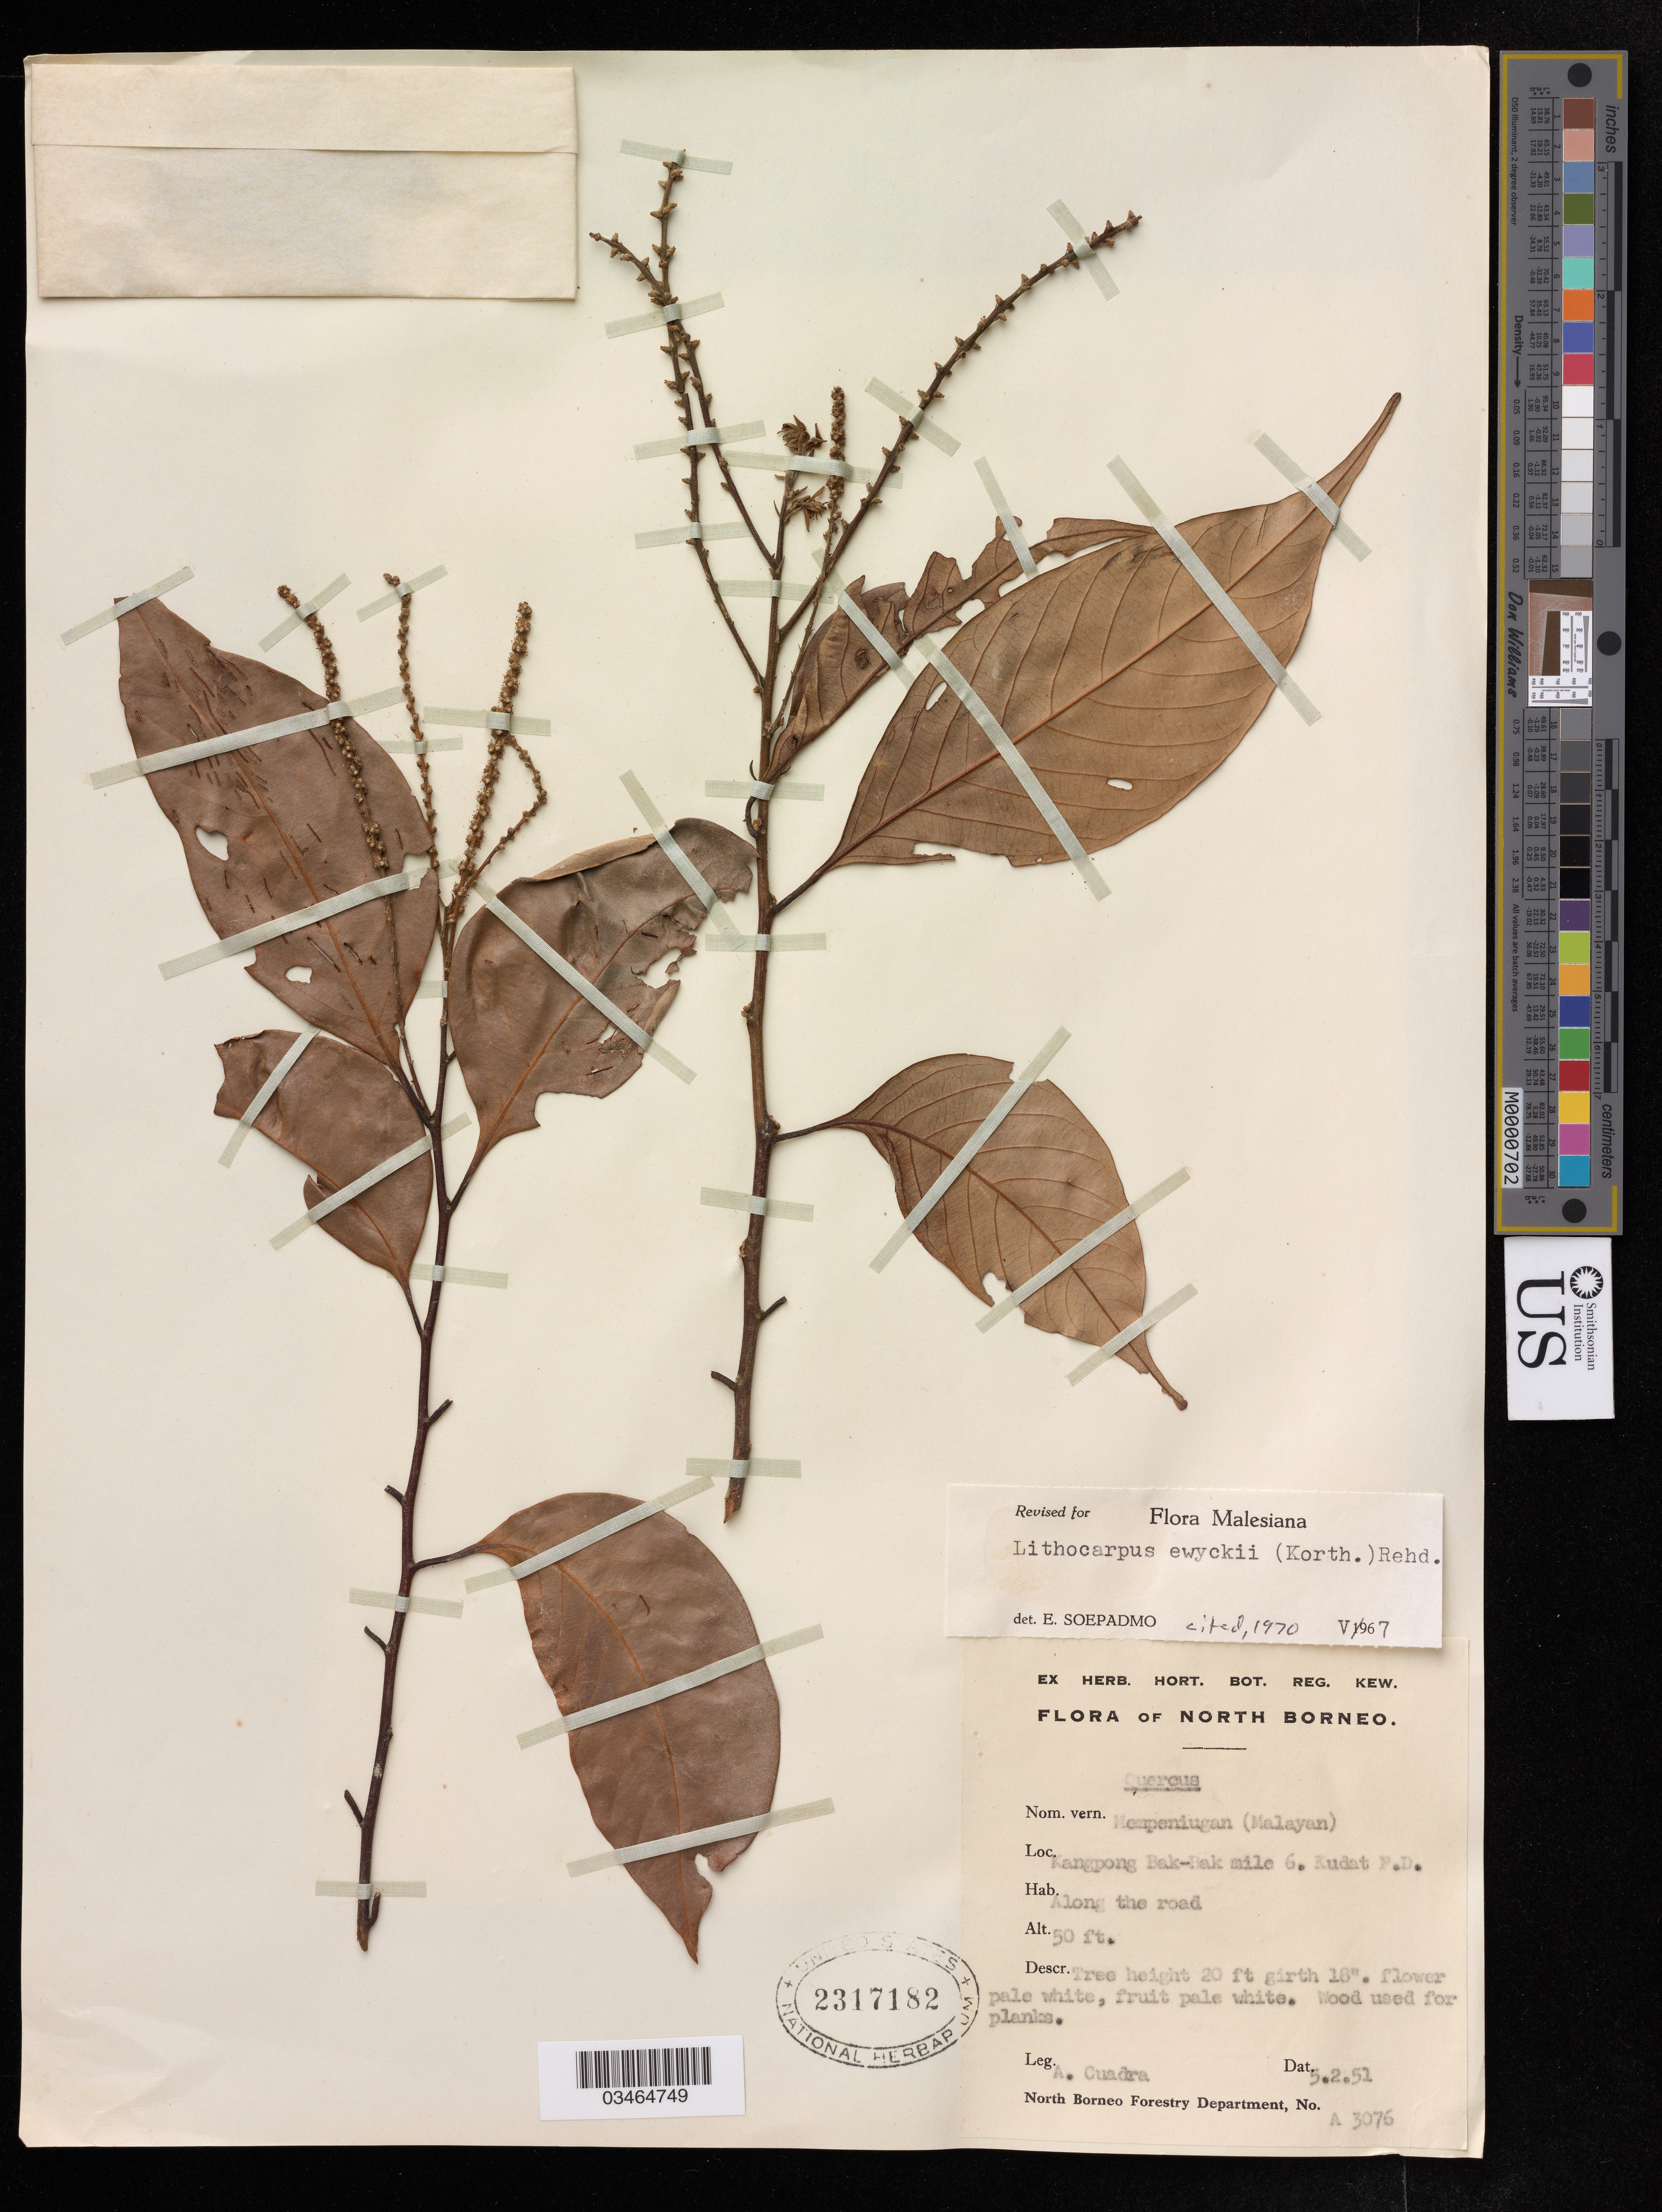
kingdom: Plantae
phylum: Tracheophyta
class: Magnoliopsida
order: Fagales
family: Fagaceae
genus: Lithocarpus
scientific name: Lithocarpus ewyckii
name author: (Korth.) Rehder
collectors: A. Cuadra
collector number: A 3076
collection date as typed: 5 Feb51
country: Malaysia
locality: North Borneo, Kangpong Bak-Bak mile 6. Kudat P.D., Along the road.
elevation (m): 15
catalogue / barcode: US 2317182